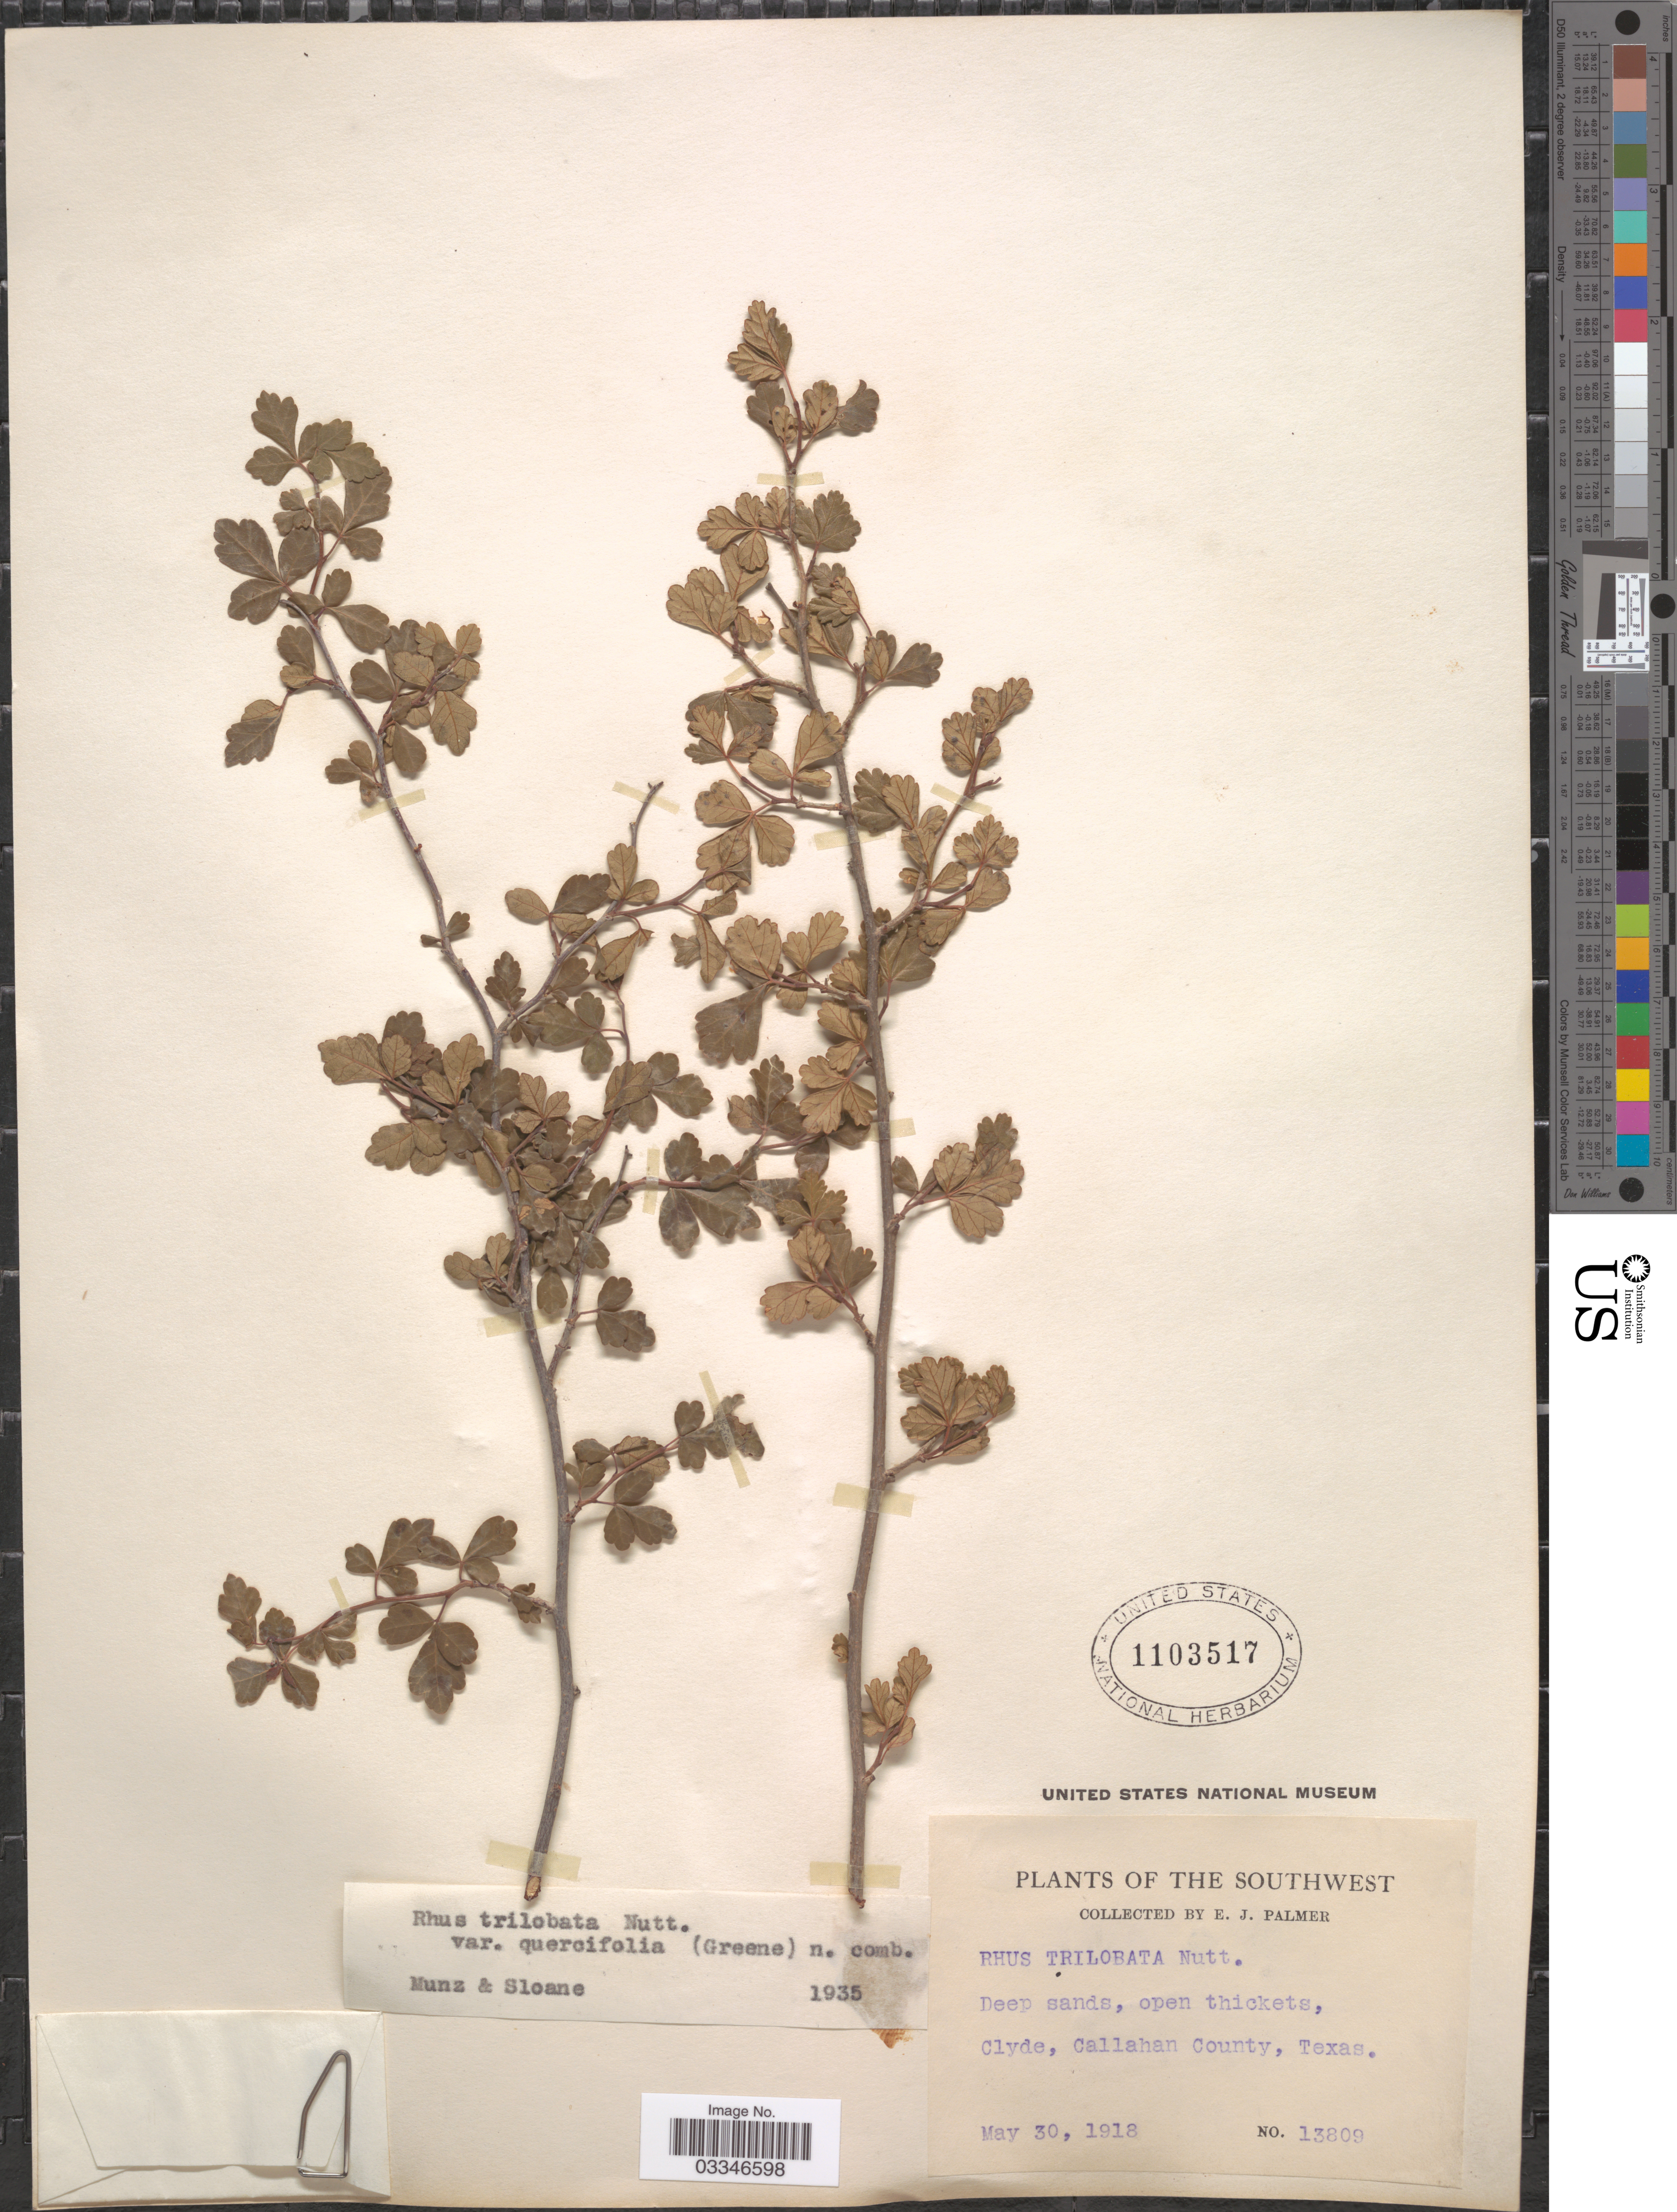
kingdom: Plantae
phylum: Tracheophyta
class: Magnoliopsida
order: Sapindales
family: Anacardiaceae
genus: Rhus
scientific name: Rhus trilobata var. quercifolia (Greene) Munz & Sloane ined.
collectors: E. J. Palmer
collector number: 13809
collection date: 1918-05-30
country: United States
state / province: Texas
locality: The Southwest, Clyde, Callahan County.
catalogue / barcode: US 1103517